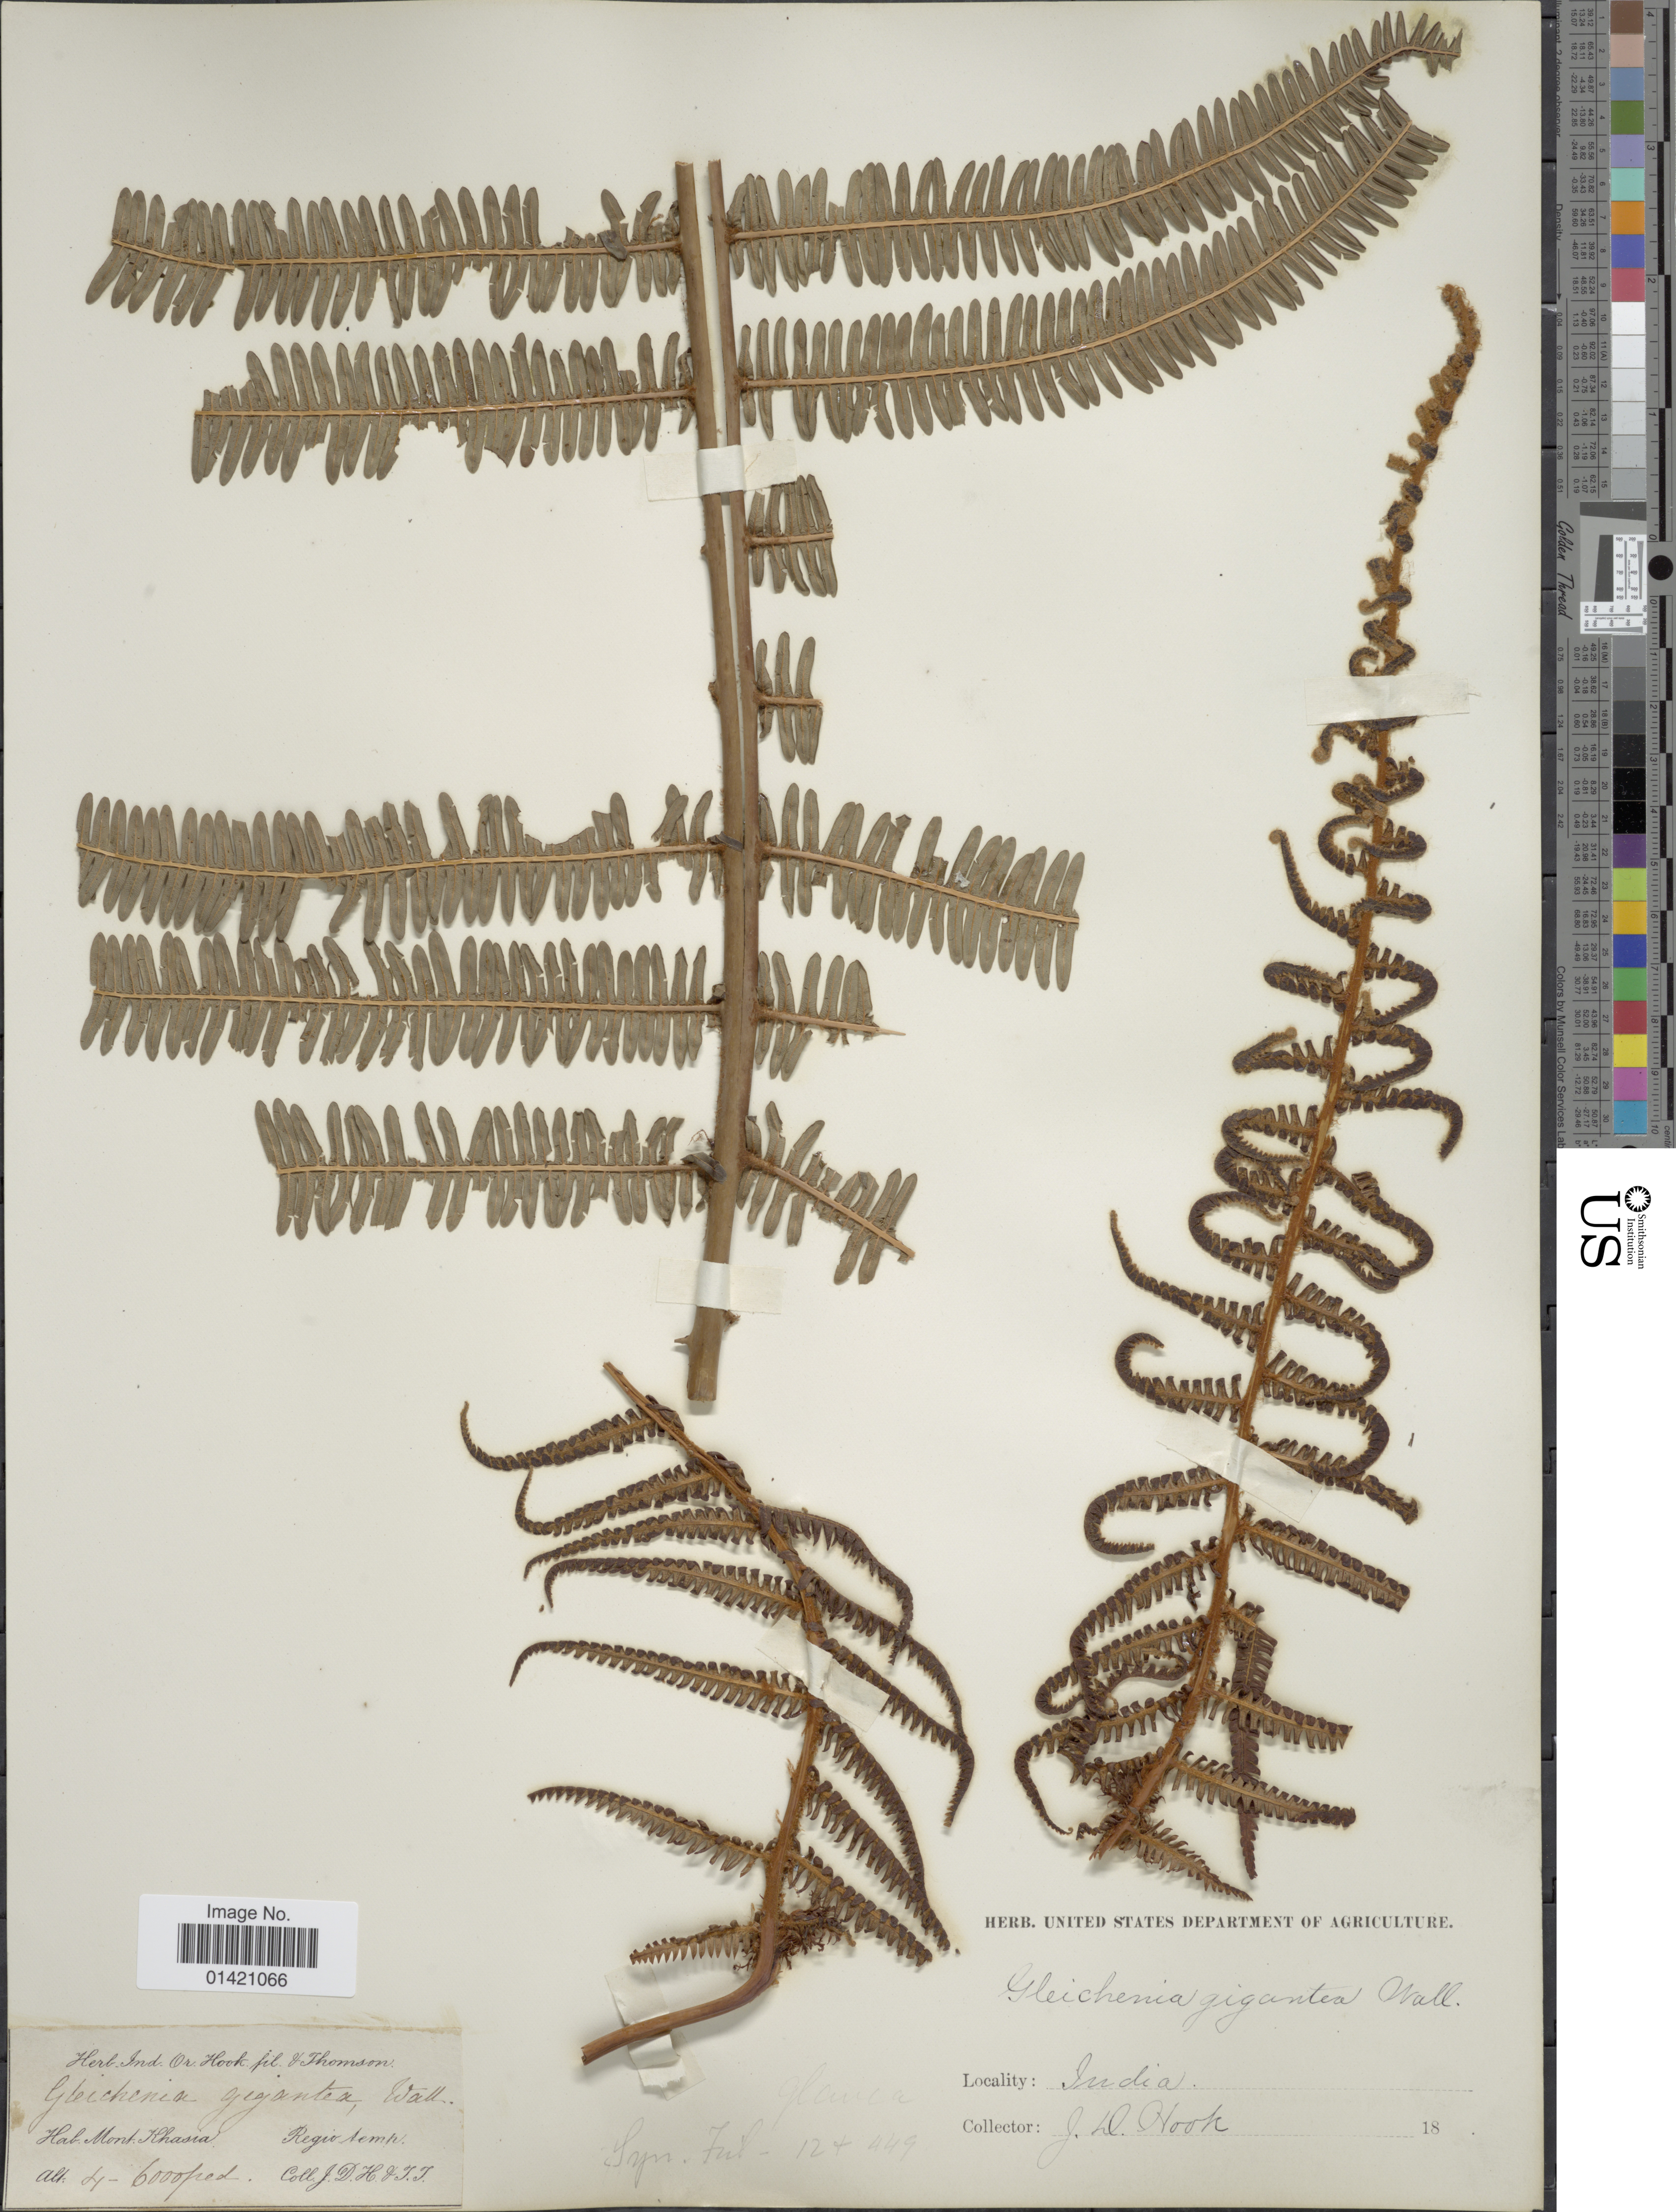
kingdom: Plantae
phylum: Tracheophyta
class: Polypodiopsida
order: Gleicheniales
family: Gleicheniaceae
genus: Diplopterygium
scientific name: Diplopterygium glaucum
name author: (Thunb. ex Houtt.) Nakai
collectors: J. D. Hooker & T. Thomson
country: India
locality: Mont Khasia.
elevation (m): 1219